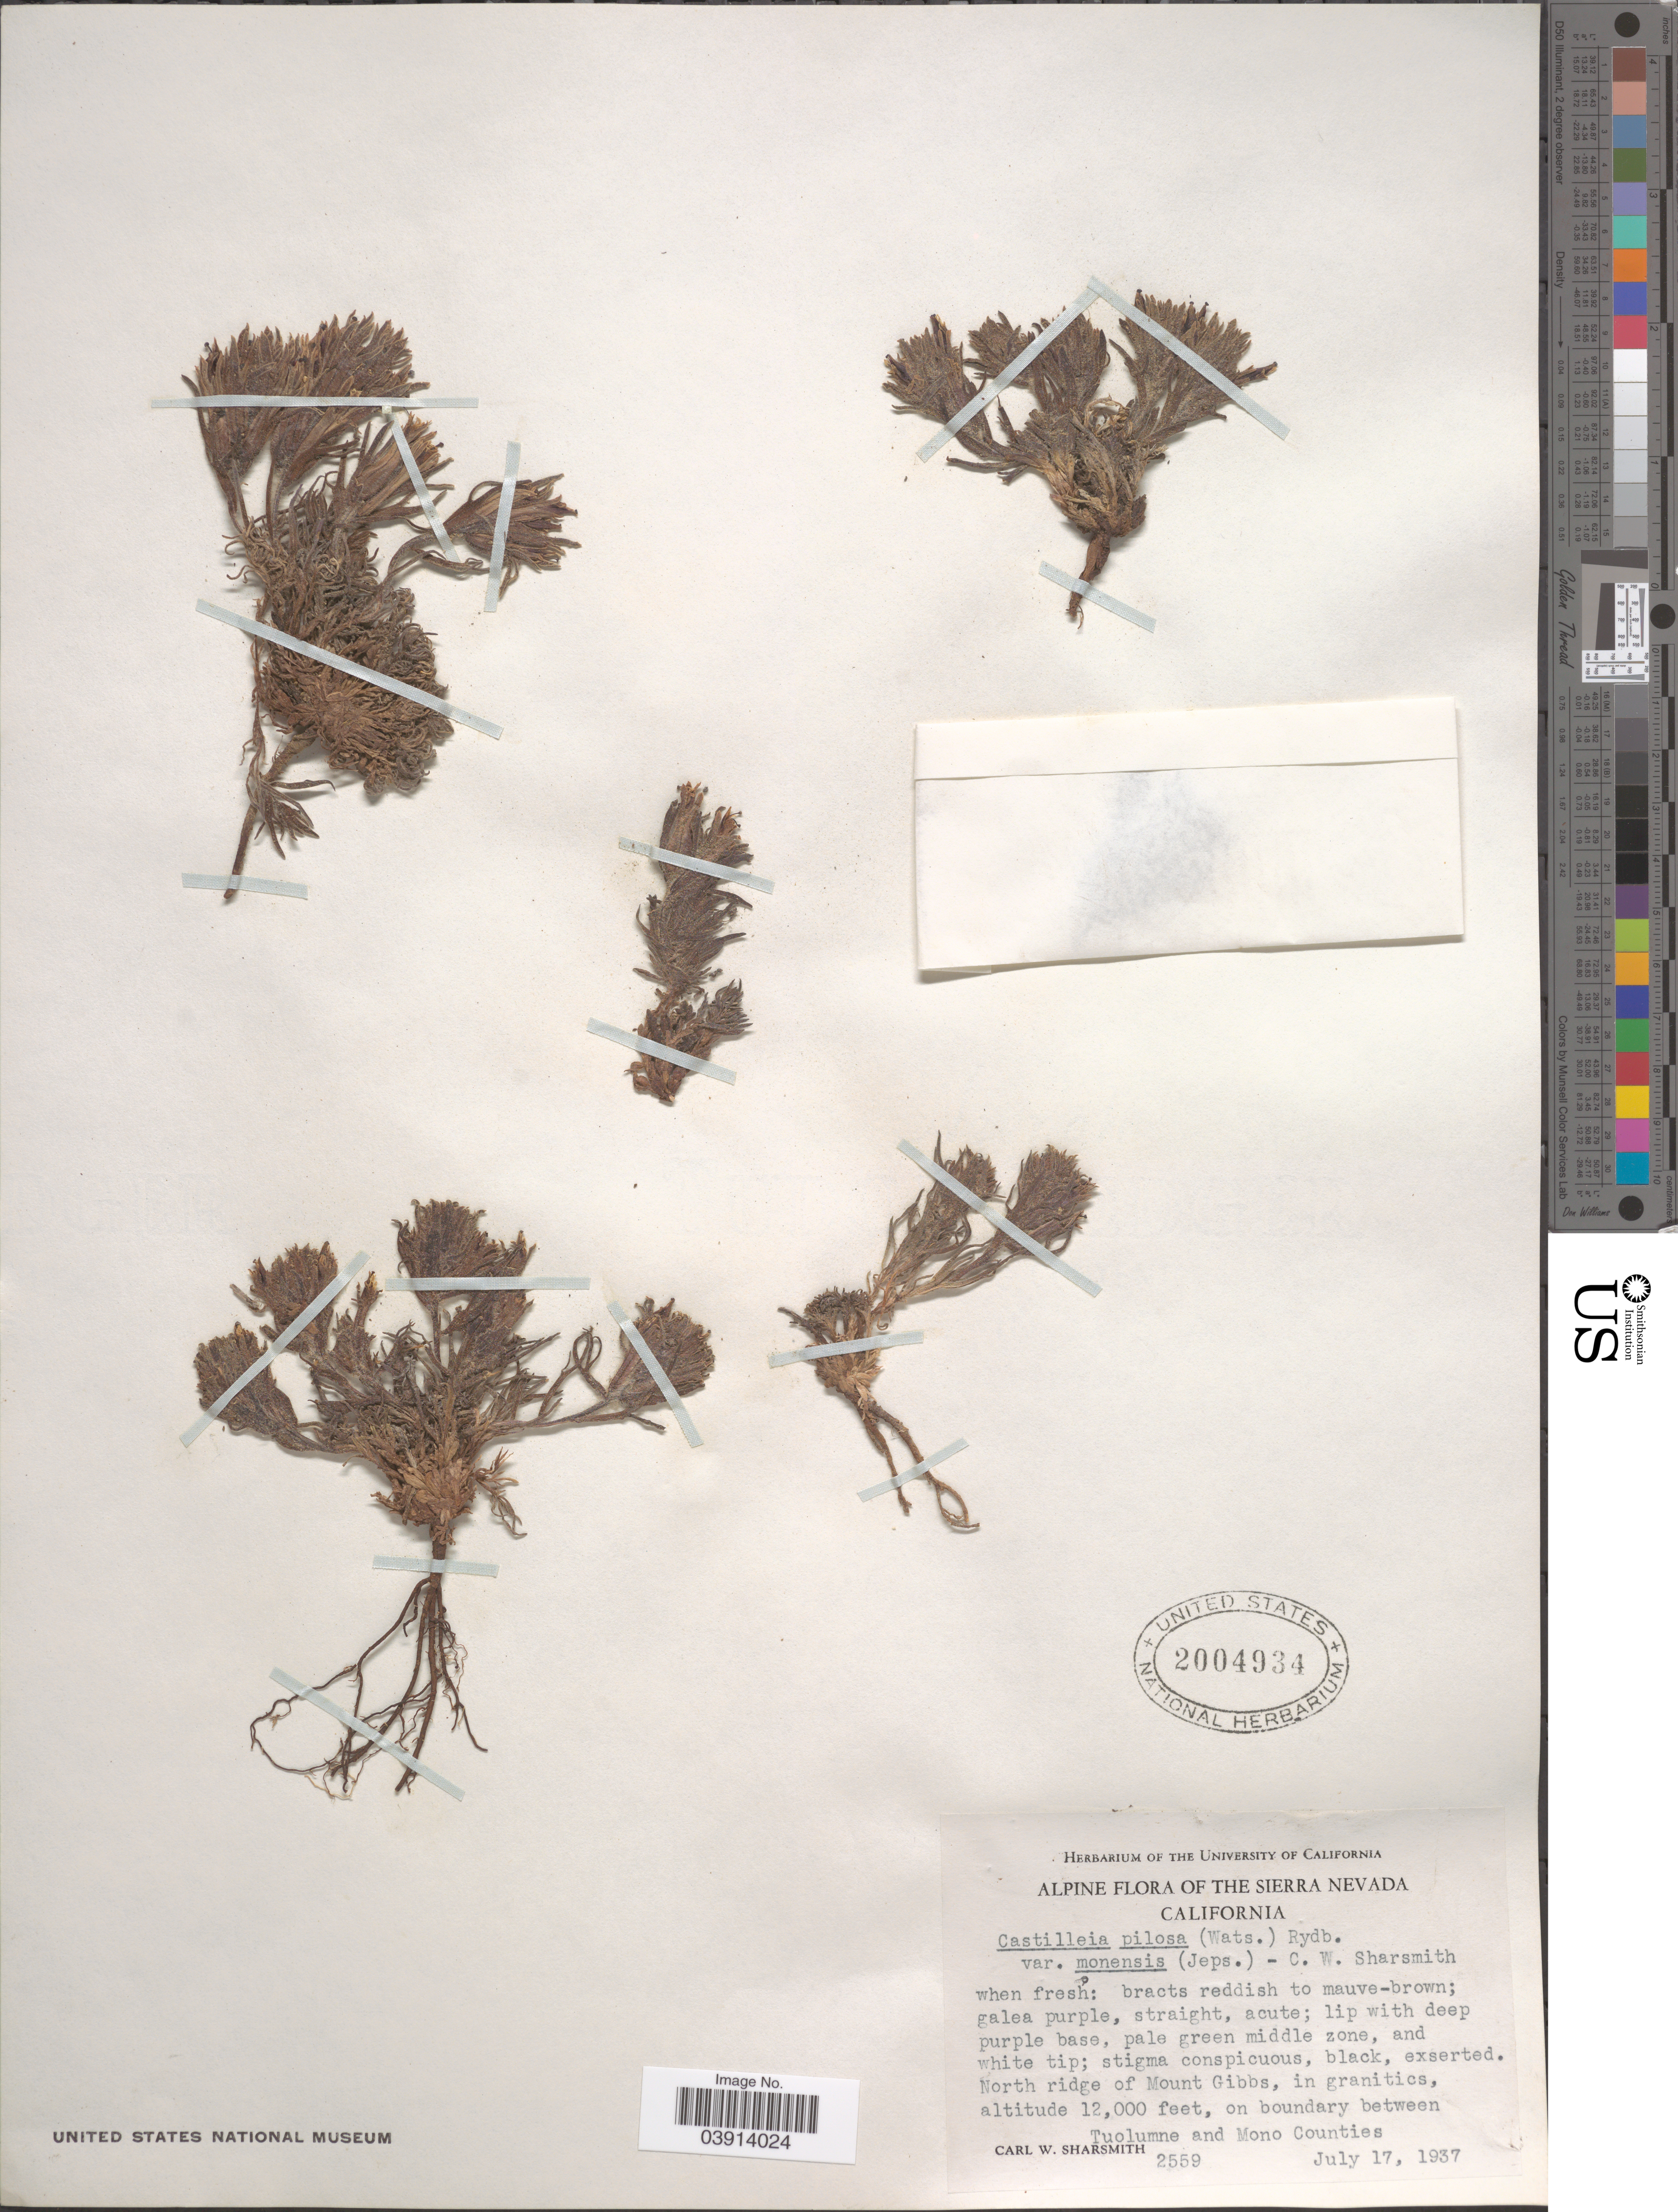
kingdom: Plantae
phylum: Tracheophyta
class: Magnoliopsida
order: Lamiales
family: Orobanchaceae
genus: Castilleja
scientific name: Castilleja rubida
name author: Piper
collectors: C. Sharsmith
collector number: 2559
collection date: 1937-07-17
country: United States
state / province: California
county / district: Mono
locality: The Sierra Nevada. North ridge of Mount Gibbs, on boundary between Tuolumne and Mono Counties.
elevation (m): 3658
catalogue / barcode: US 2004934